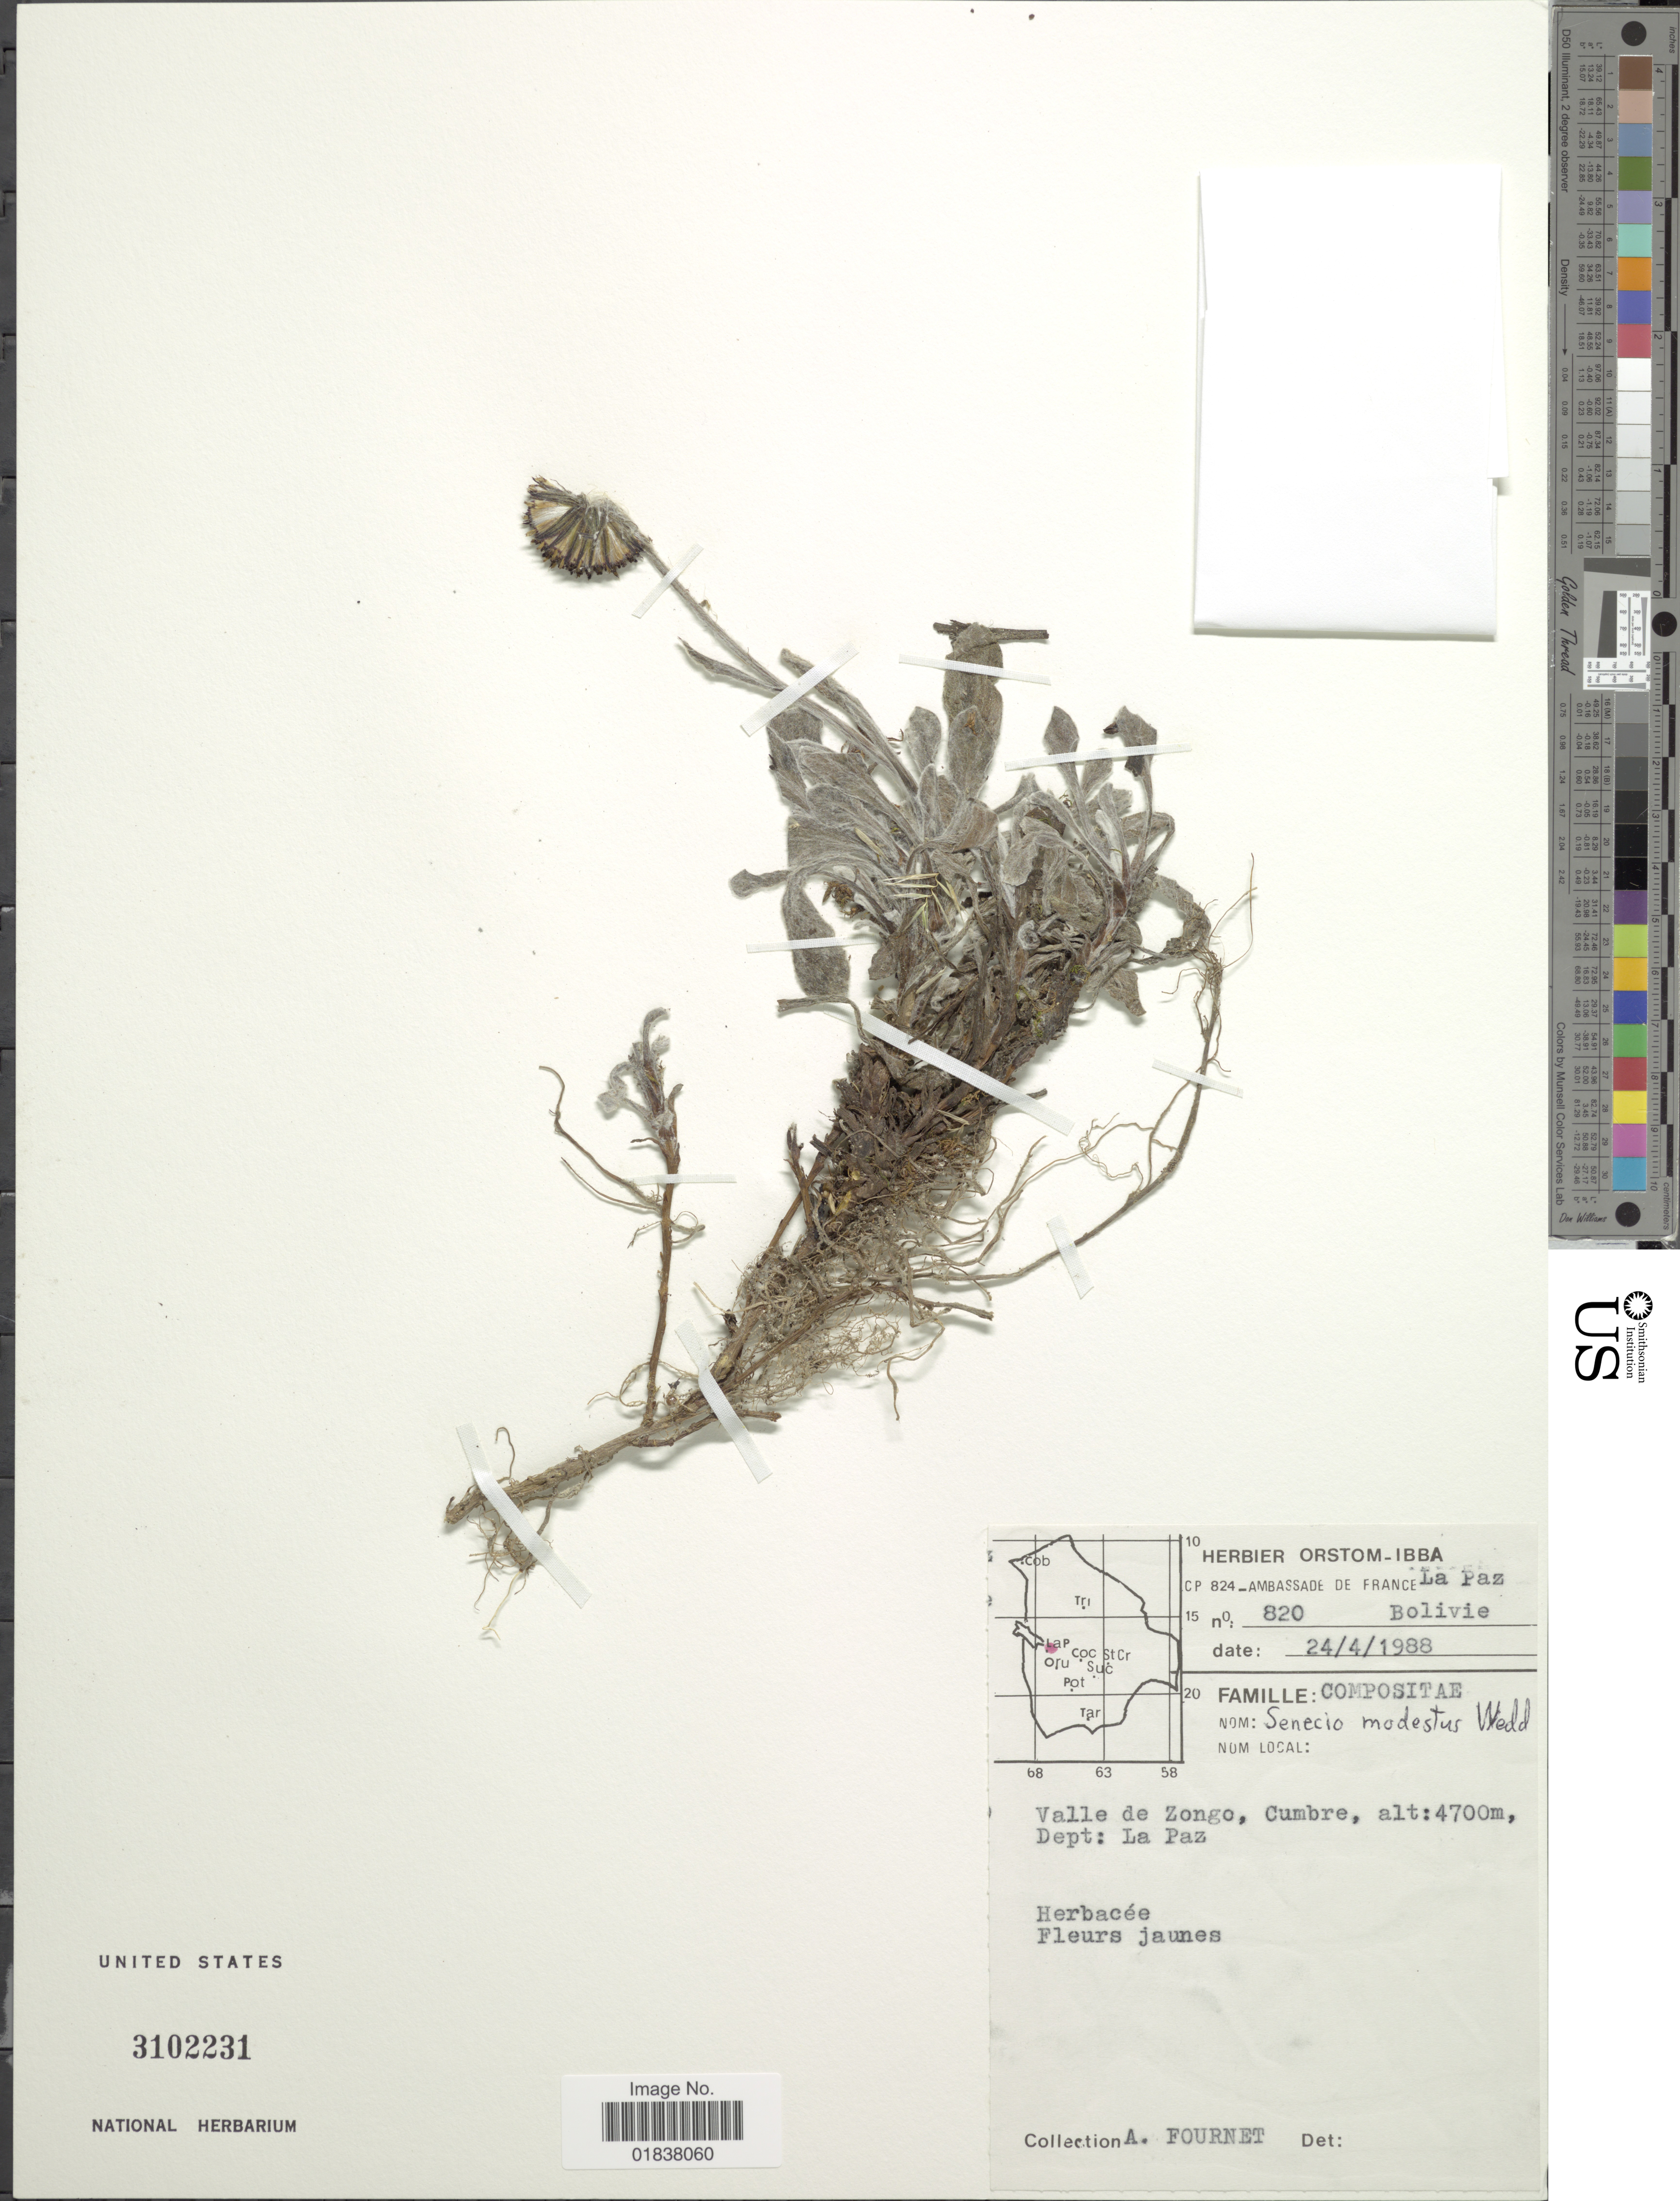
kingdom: Plantae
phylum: Tracheophyta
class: Magnoliopsida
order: Asterales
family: Asteraceae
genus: Senecio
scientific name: Senecio candollei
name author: Wedd.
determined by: Salomon, Luciana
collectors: A. Fournet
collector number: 820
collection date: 1988-04-24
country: Bolivia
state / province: La Paz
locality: Valle de Zongo, Cumbre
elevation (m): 4700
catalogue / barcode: US 3102231